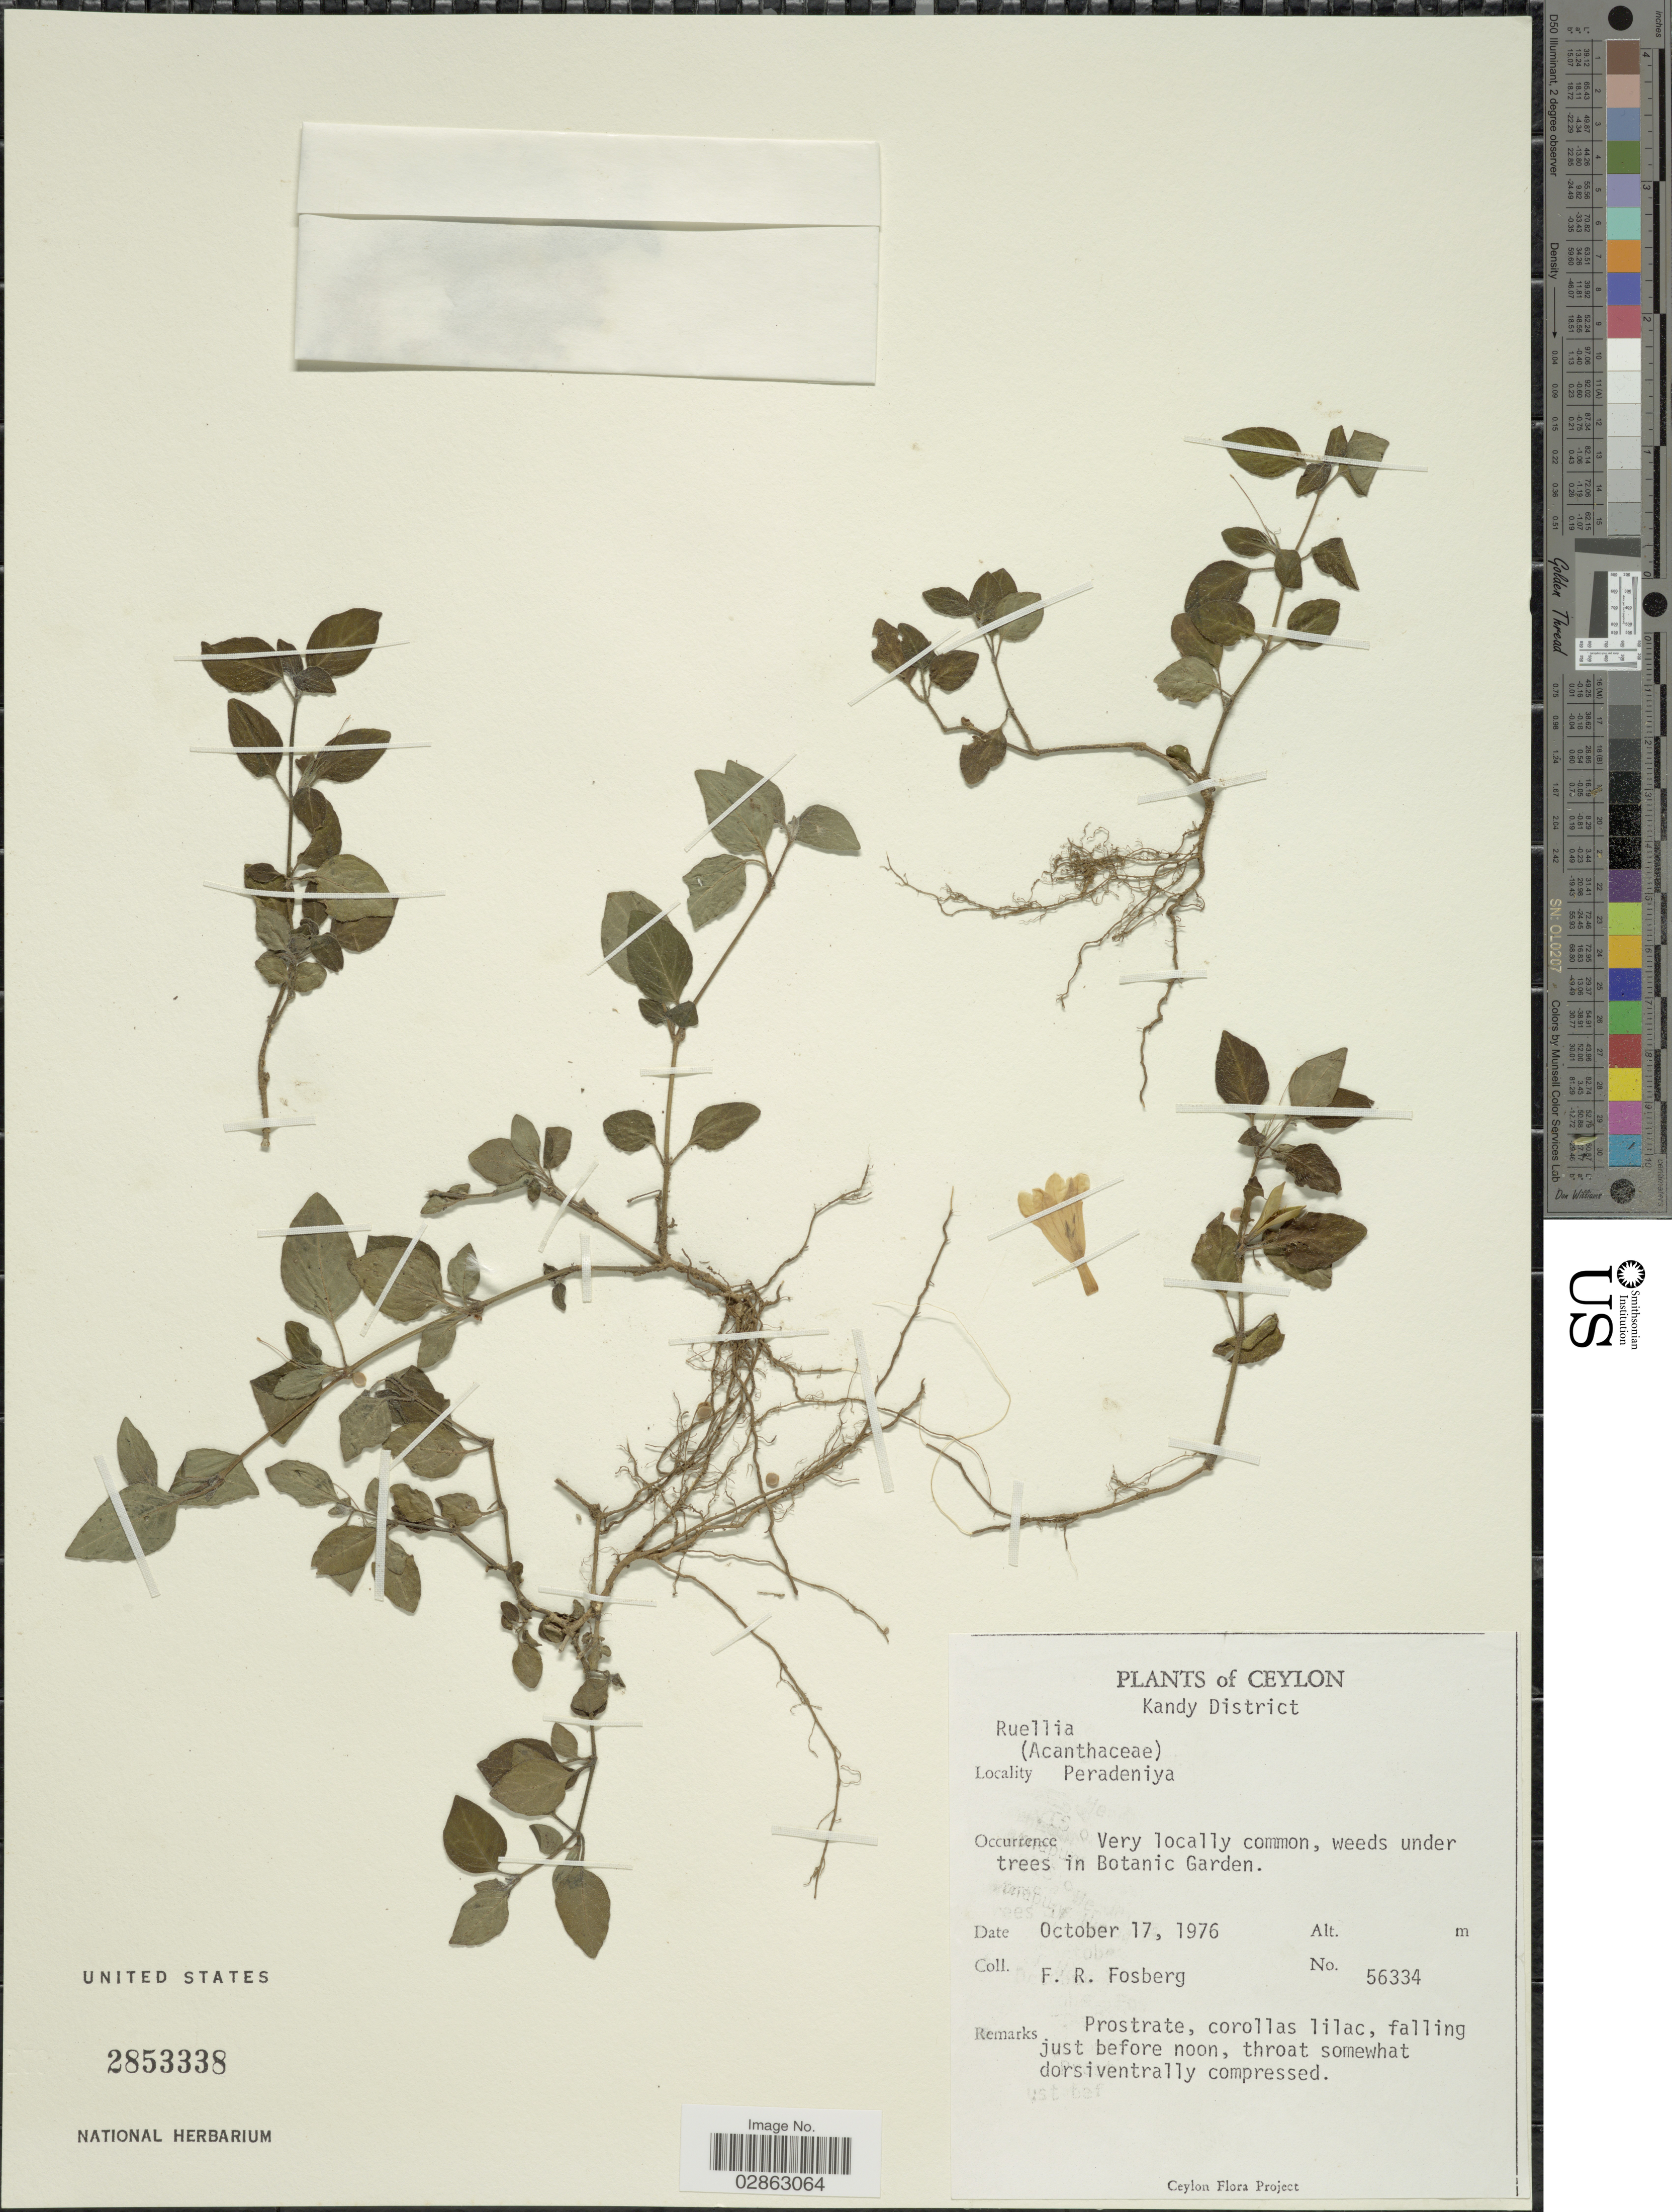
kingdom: Plantae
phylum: Tracheophyta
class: Magnoliopsida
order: Lamiales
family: Acanthaceae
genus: Ruellia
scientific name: Ruellia sp.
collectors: F. R. Fosberg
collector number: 56334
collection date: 1976-10-17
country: Sri Lanka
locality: Ceylon. Kandy District. Peradeniya. Botanic Garden.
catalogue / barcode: US 2853338